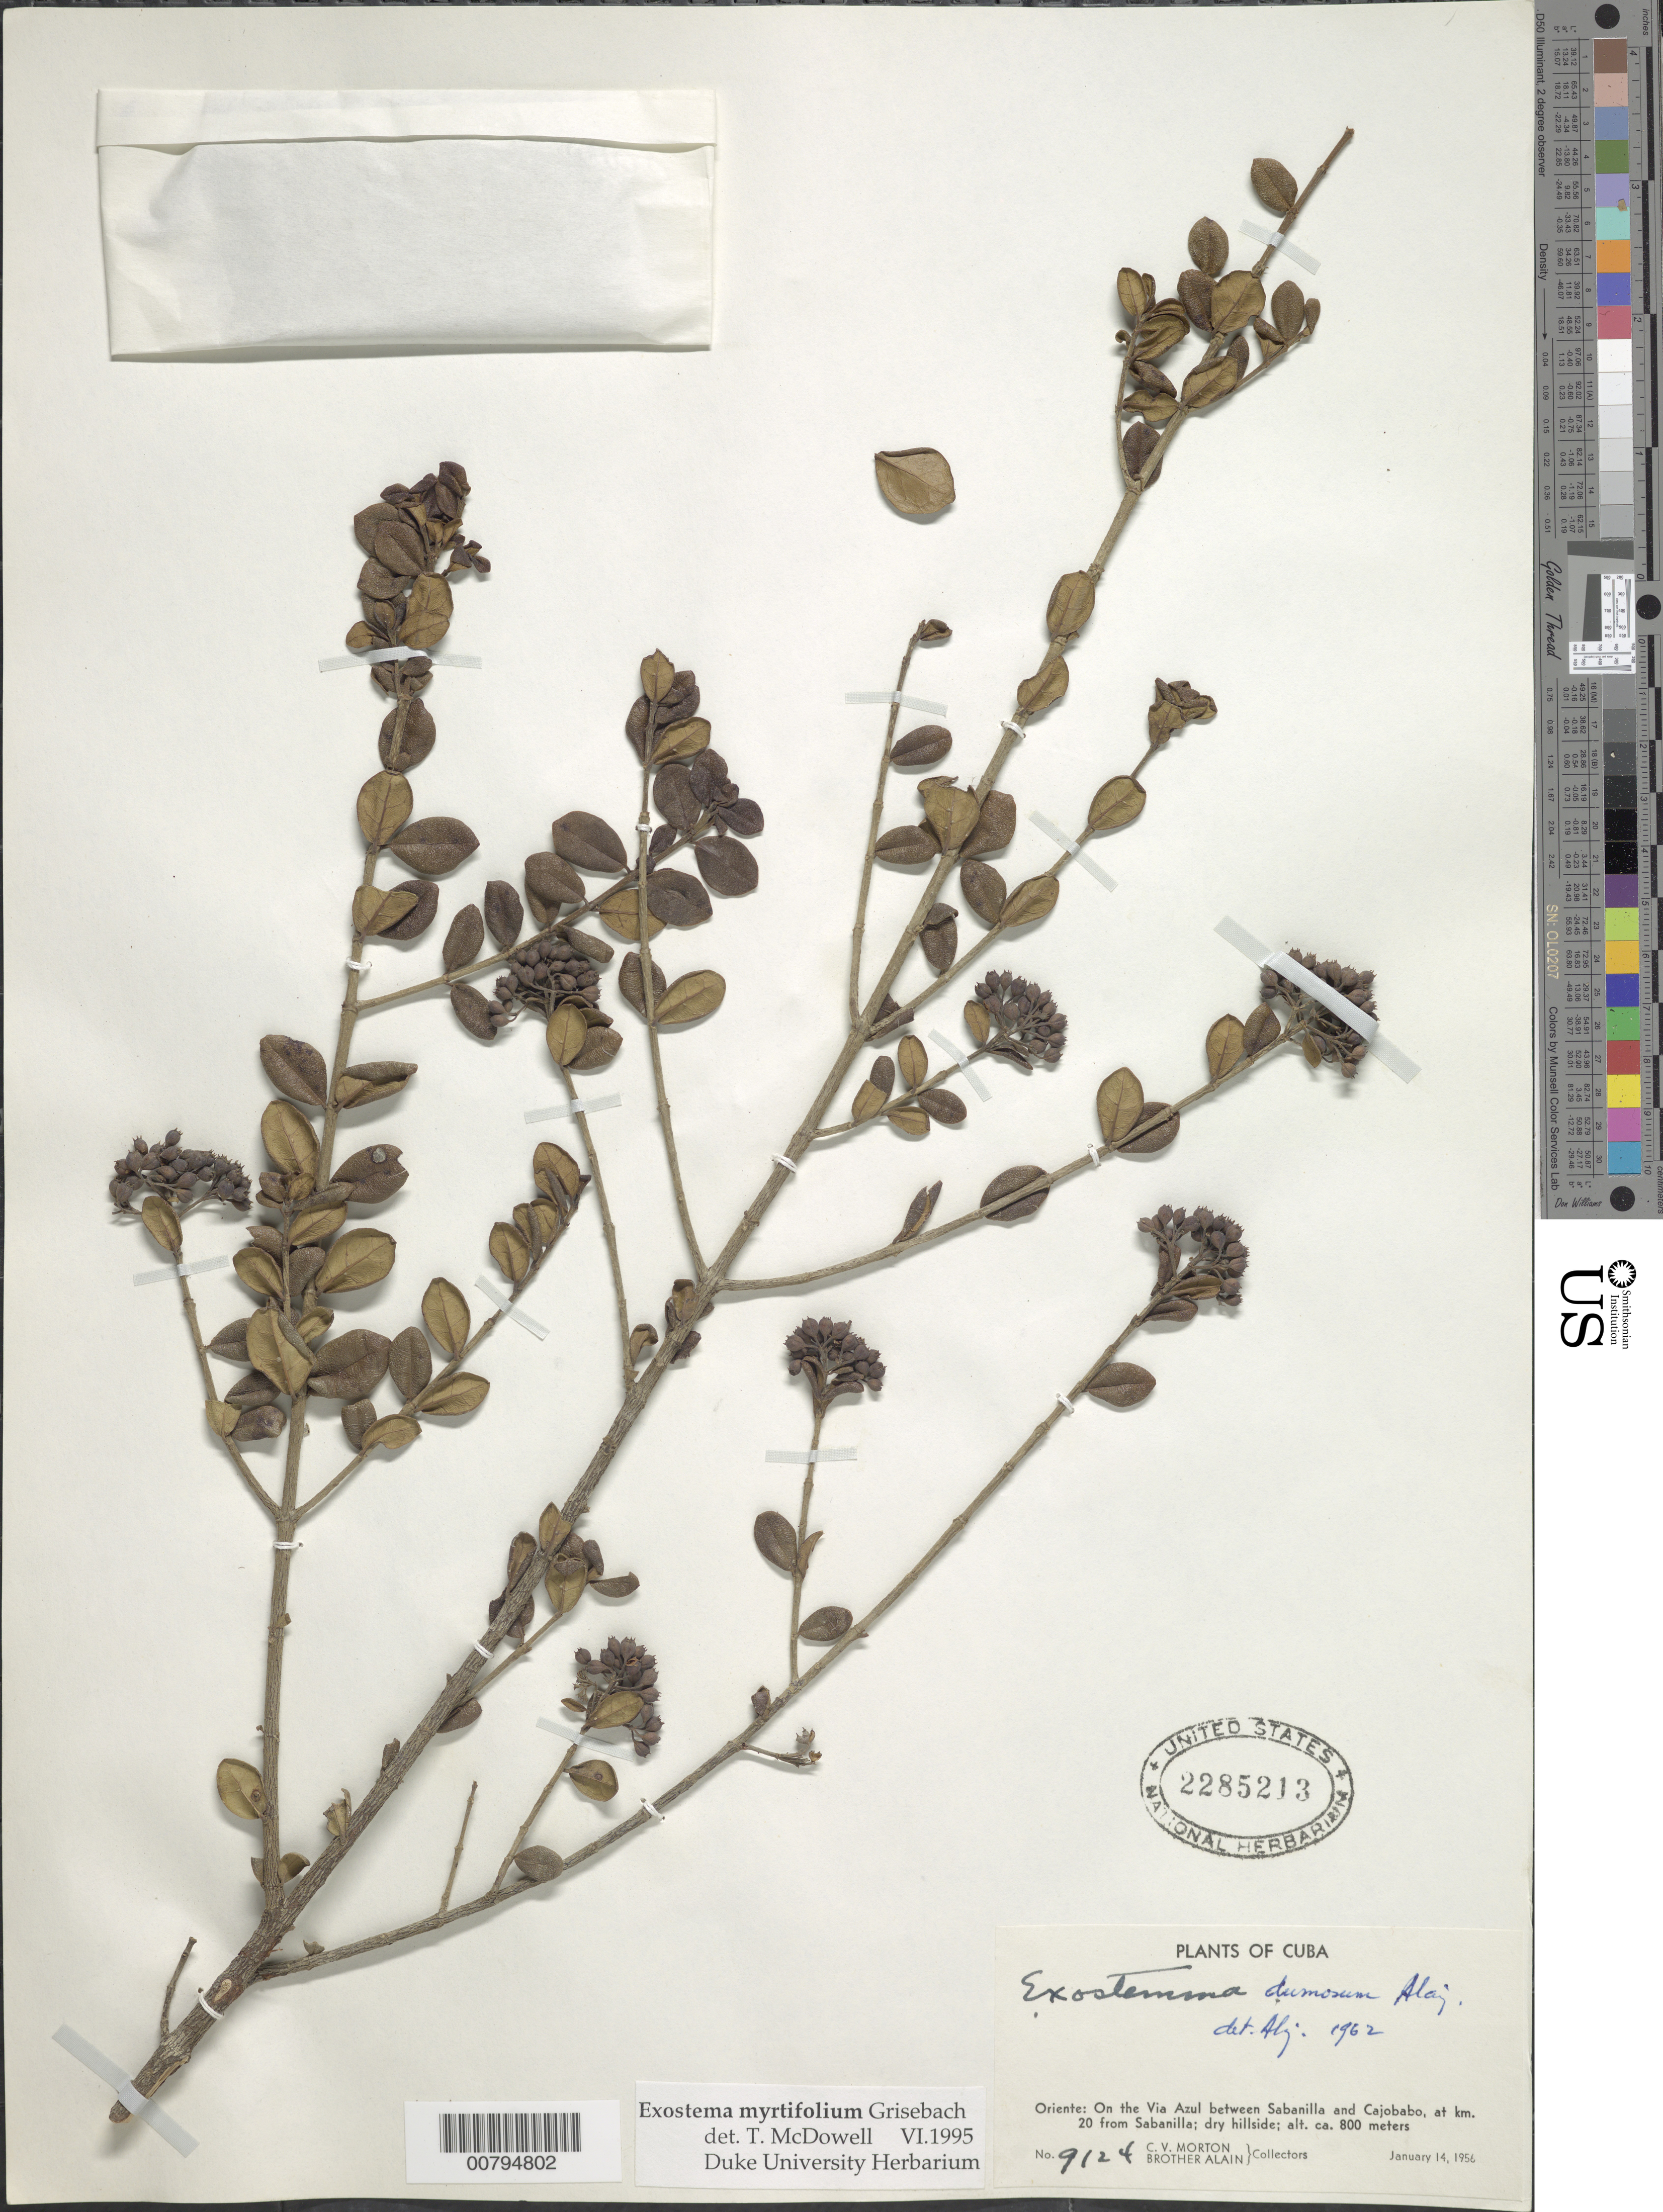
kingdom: Plantae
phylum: Tracheophyta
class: Magnoliopsida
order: Gentianales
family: Rubiaceae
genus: Exostema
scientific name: Exostema myrtifolium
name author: Griseb.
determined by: McDowell, T.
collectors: C. V. Morton & A. H. Liogier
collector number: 9124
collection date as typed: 14 Jan 1956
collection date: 1956-01-14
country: Cuba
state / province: Oriente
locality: On the Via Azul between Sabanilla and Cajobabo, at km 20 from Sabanilla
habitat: Dry hillside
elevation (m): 800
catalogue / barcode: US 2285213